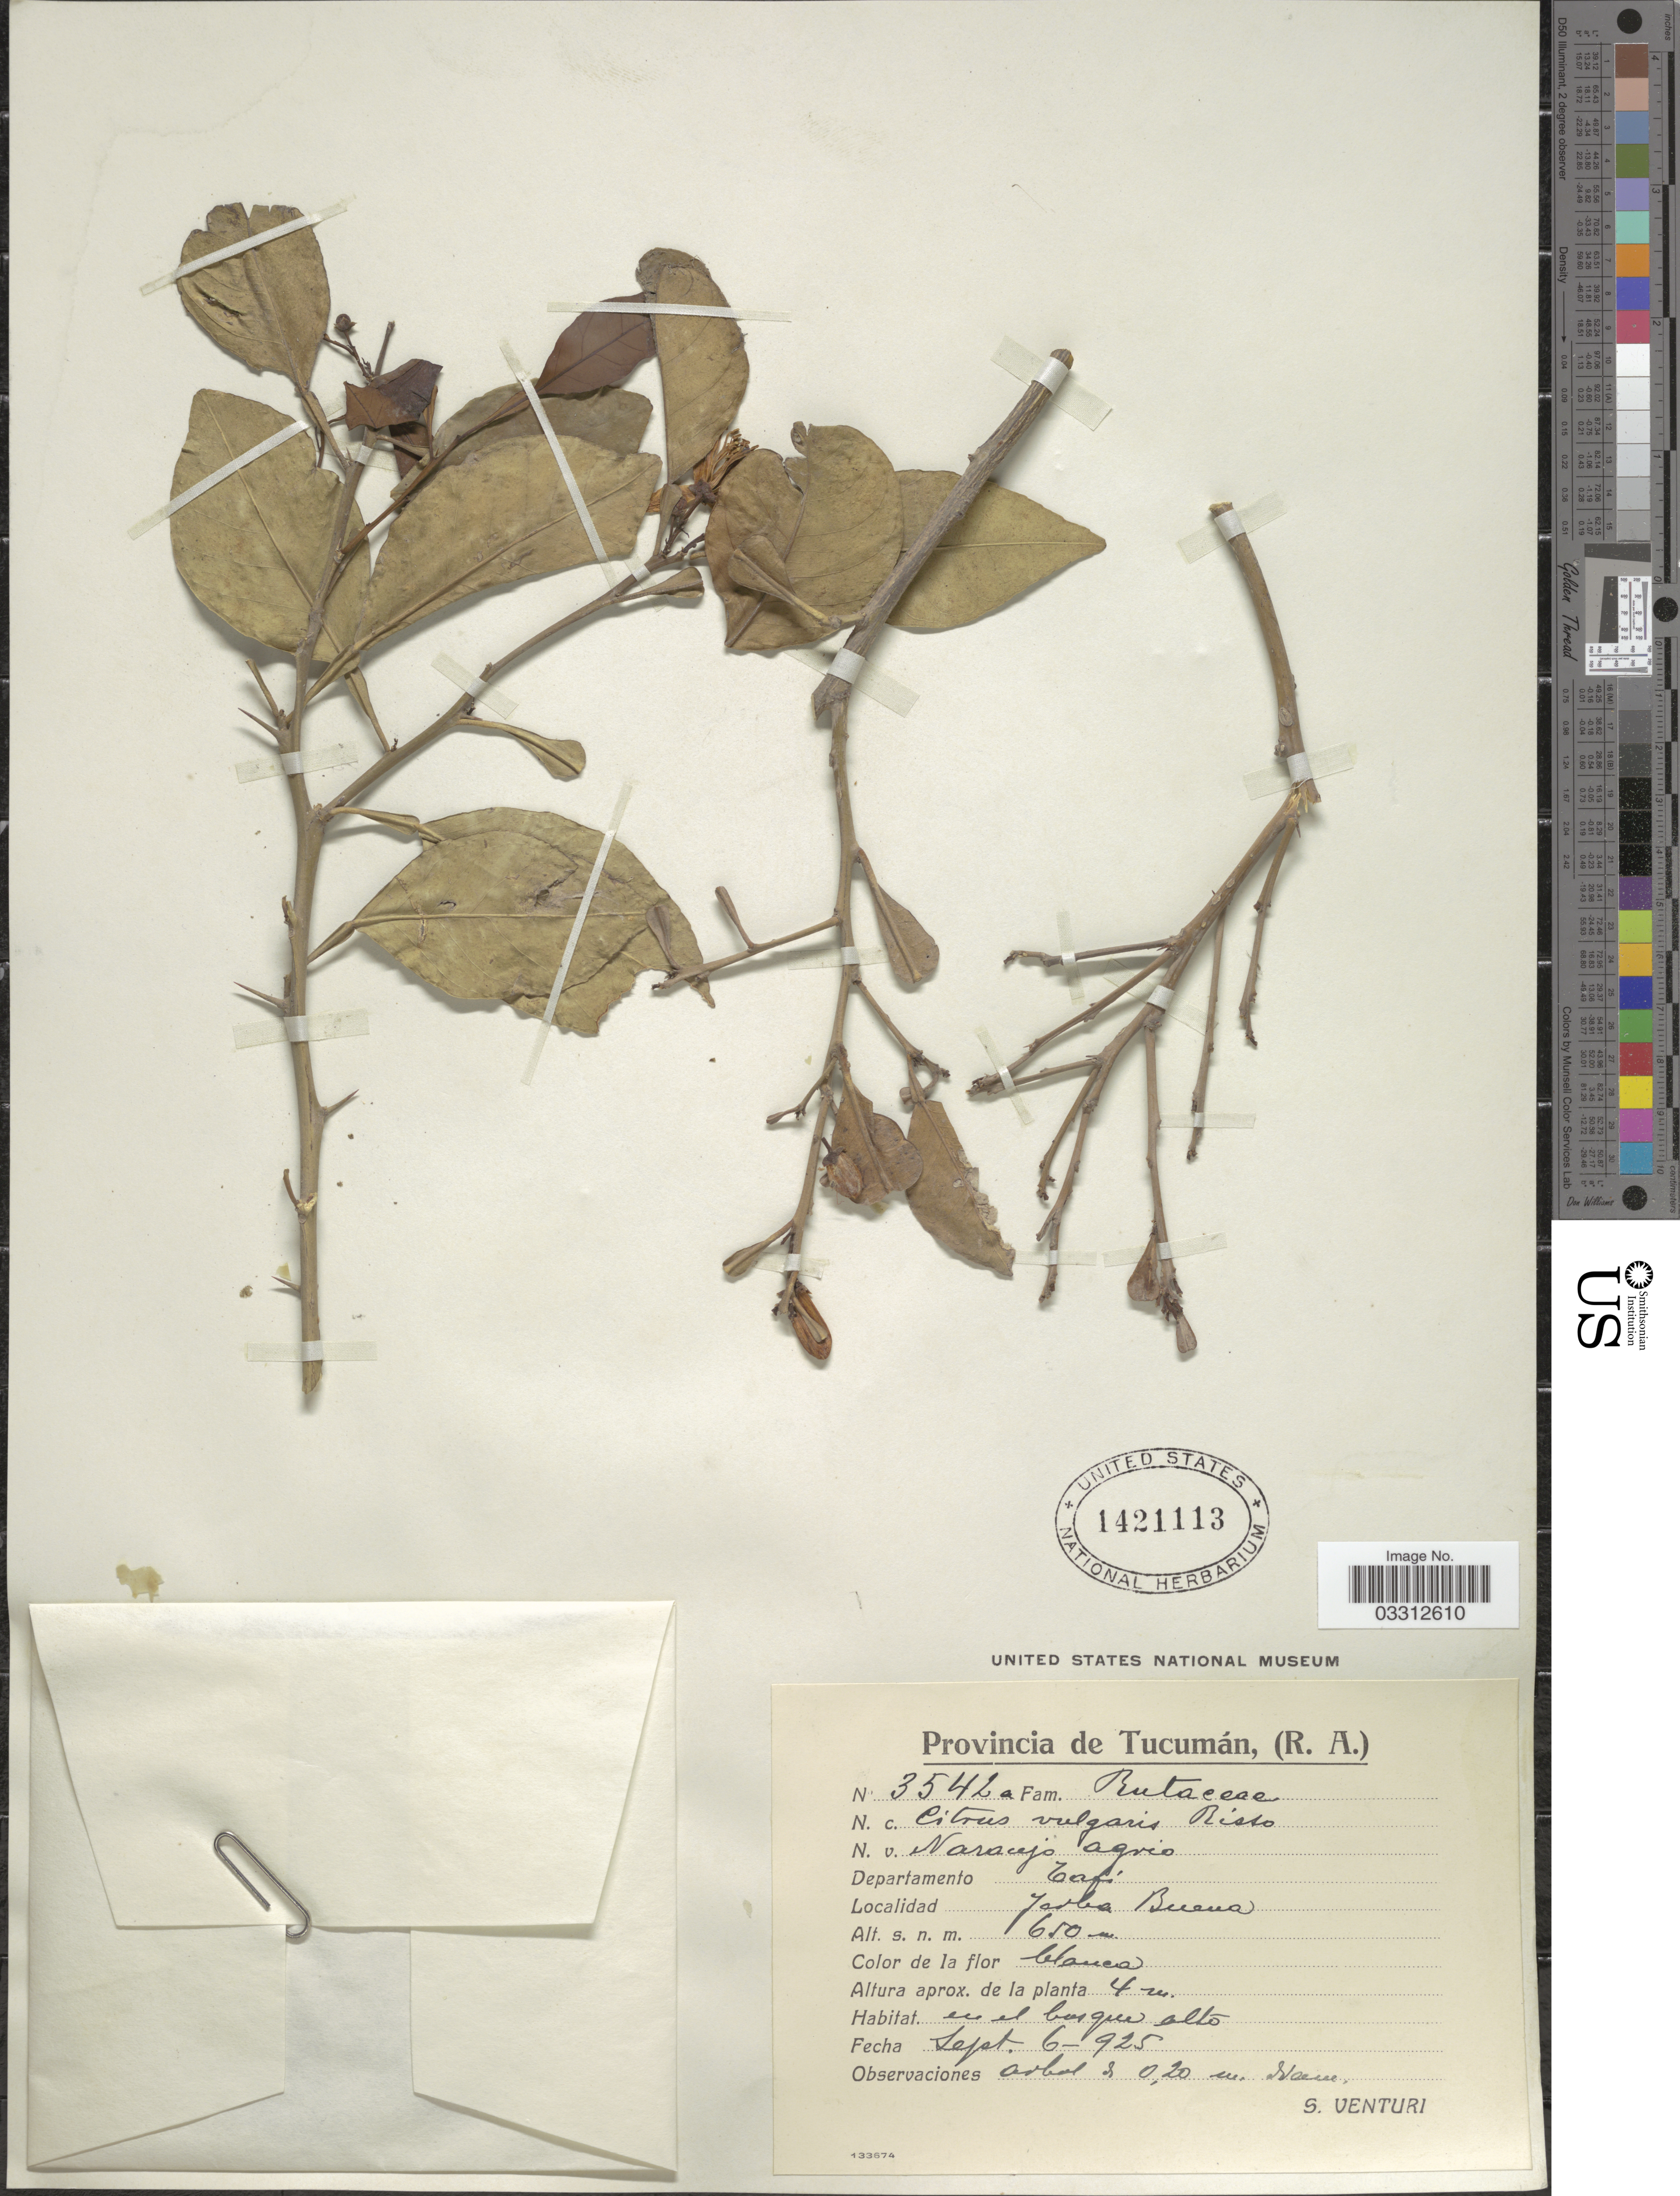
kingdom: Plantae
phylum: Tracheophyta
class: Magnoliopsida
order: Sapindales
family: Rutaceae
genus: Citrus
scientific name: Citrus x aurantifolia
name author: (Christm.) Swingle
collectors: S. Venturi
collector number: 3542a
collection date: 1925-09-06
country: Argentina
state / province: Tucuman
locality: Departamento Tafi, Jerba Buena.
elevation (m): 650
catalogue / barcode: US 1421113